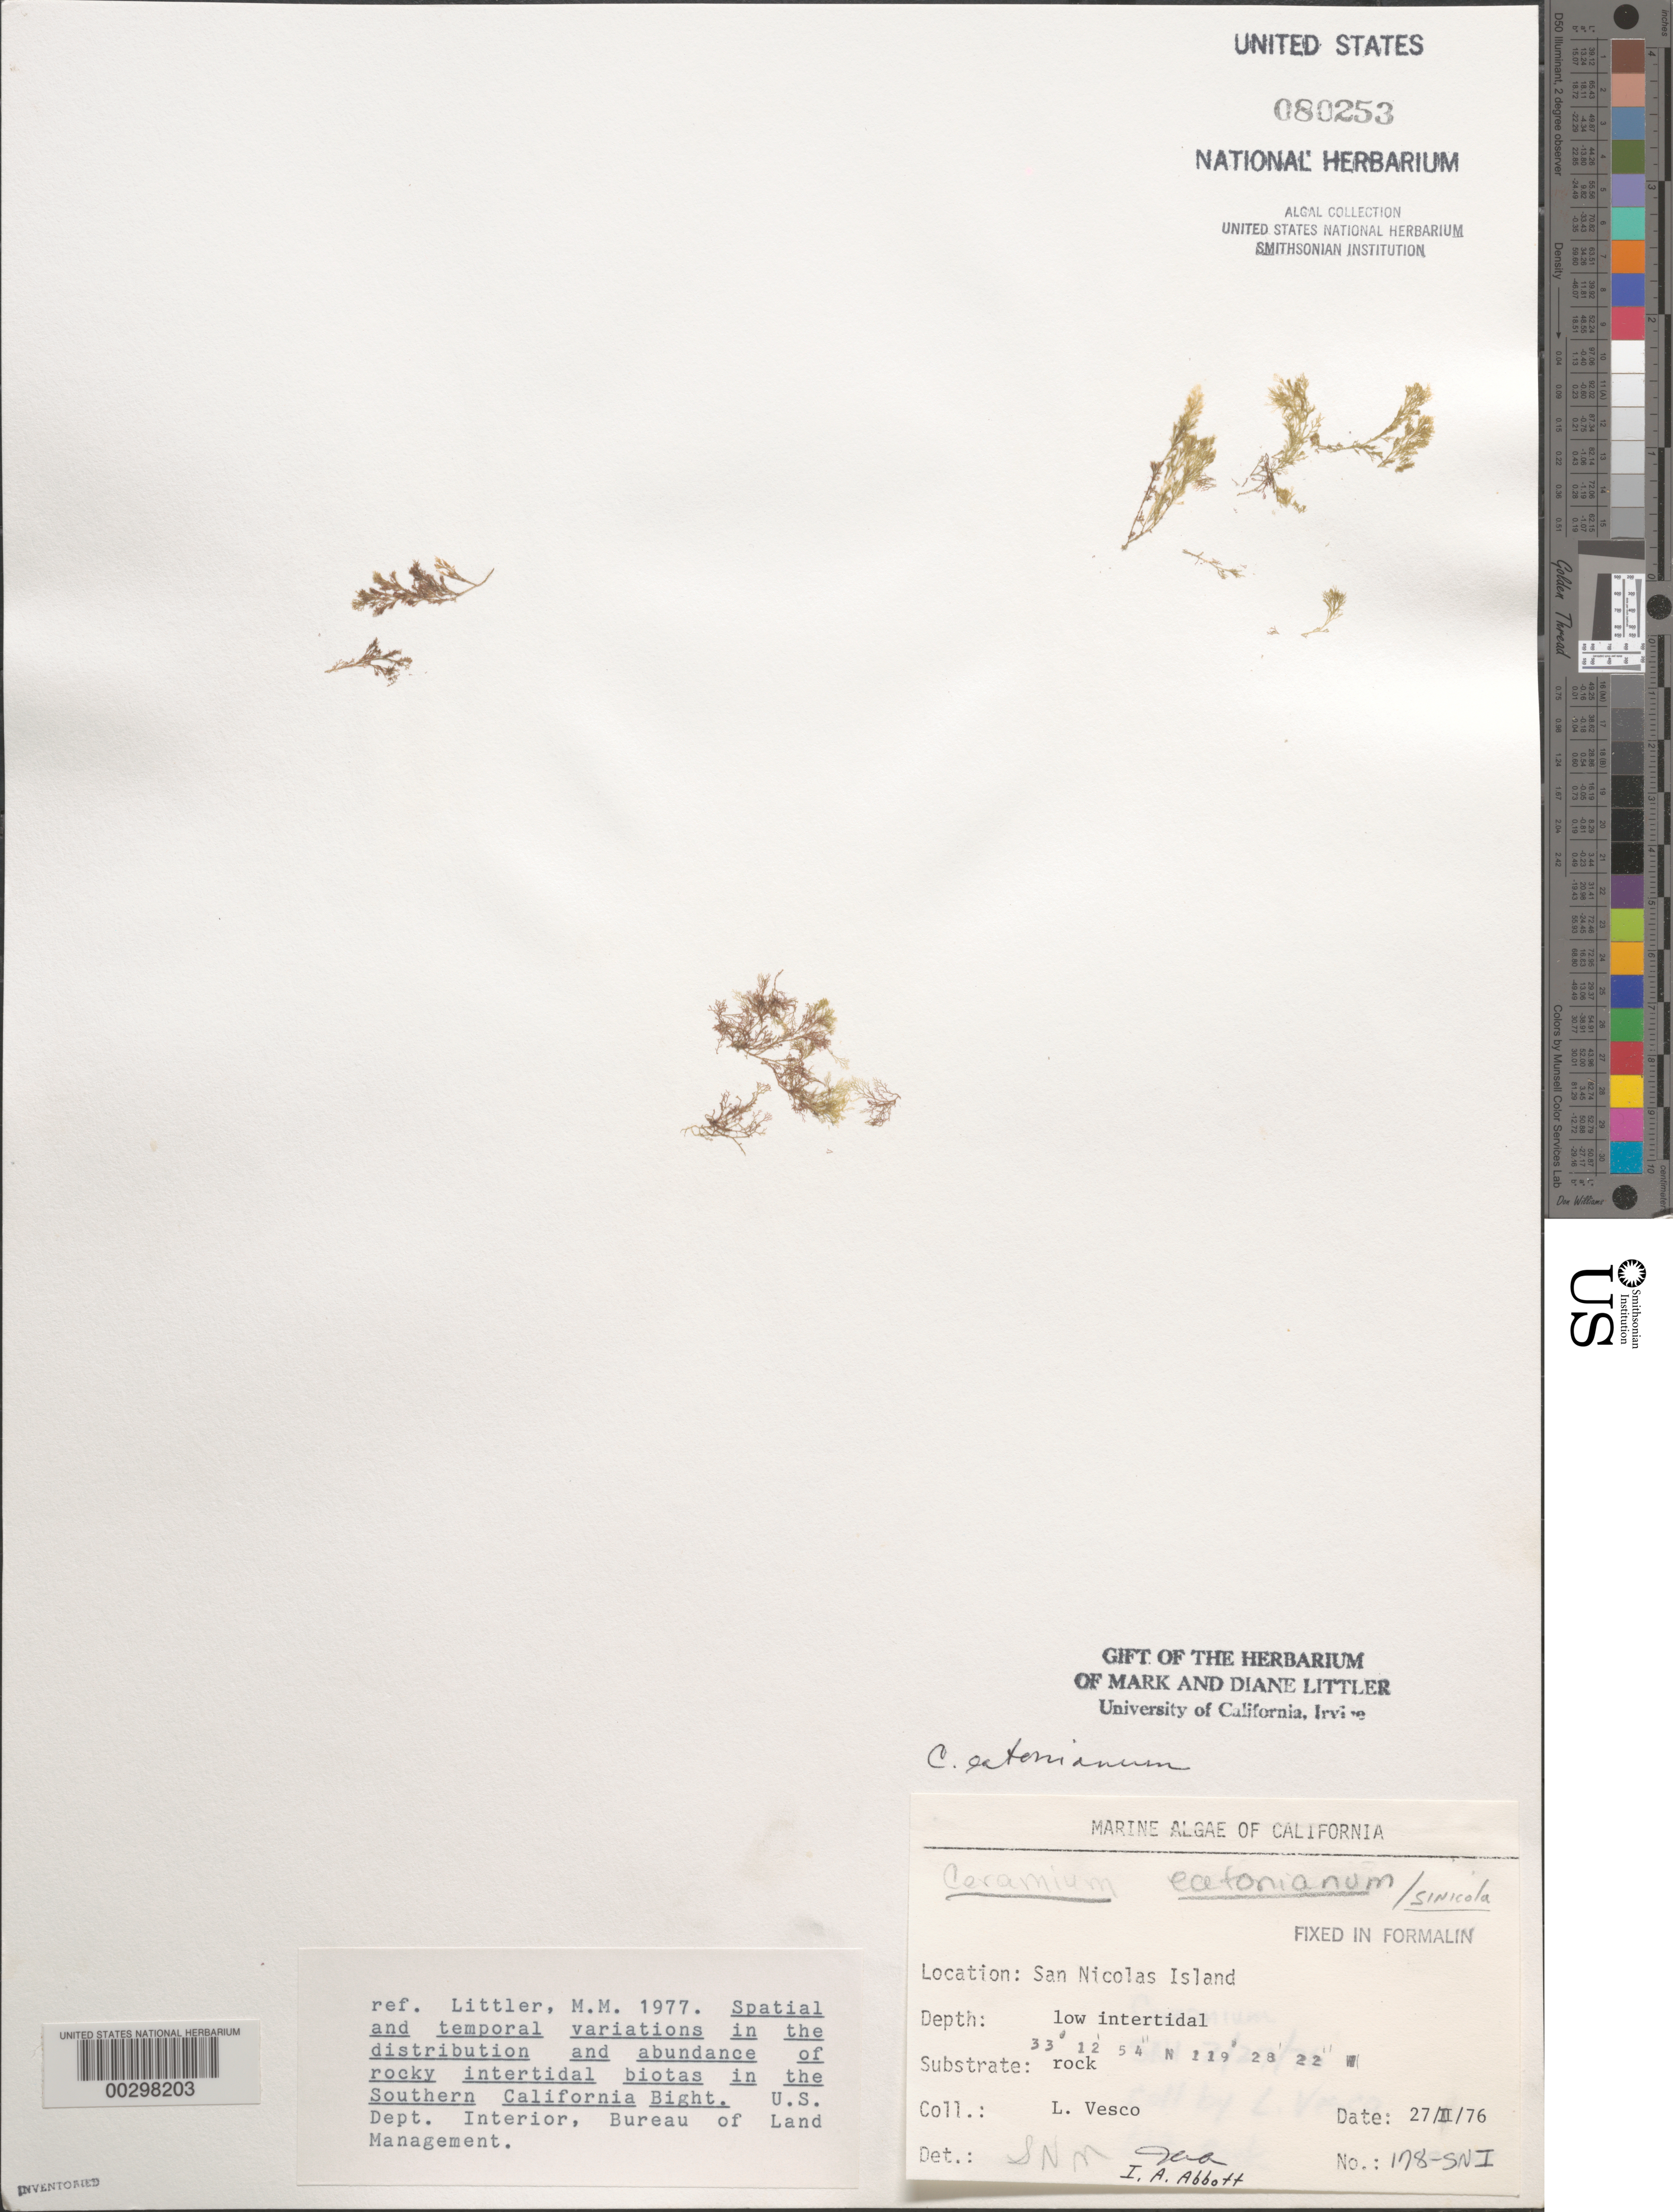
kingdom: Plantae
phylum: Rhodophyta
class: Florideophyceae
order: Ceramiales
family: Ceramiaceae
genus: Ceramium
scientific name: Ceramium eatonianum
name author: (Farl.) De Toni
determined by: Abbott, I. A.; Murray, S. N.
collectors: L. Vesco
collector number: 178-SNI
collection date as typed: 27 Feb 1976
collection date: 1976-02-27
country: United States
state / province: California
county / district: Ventura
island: San Nicolas Island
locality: Dutch Harbor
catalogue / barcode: US 80253